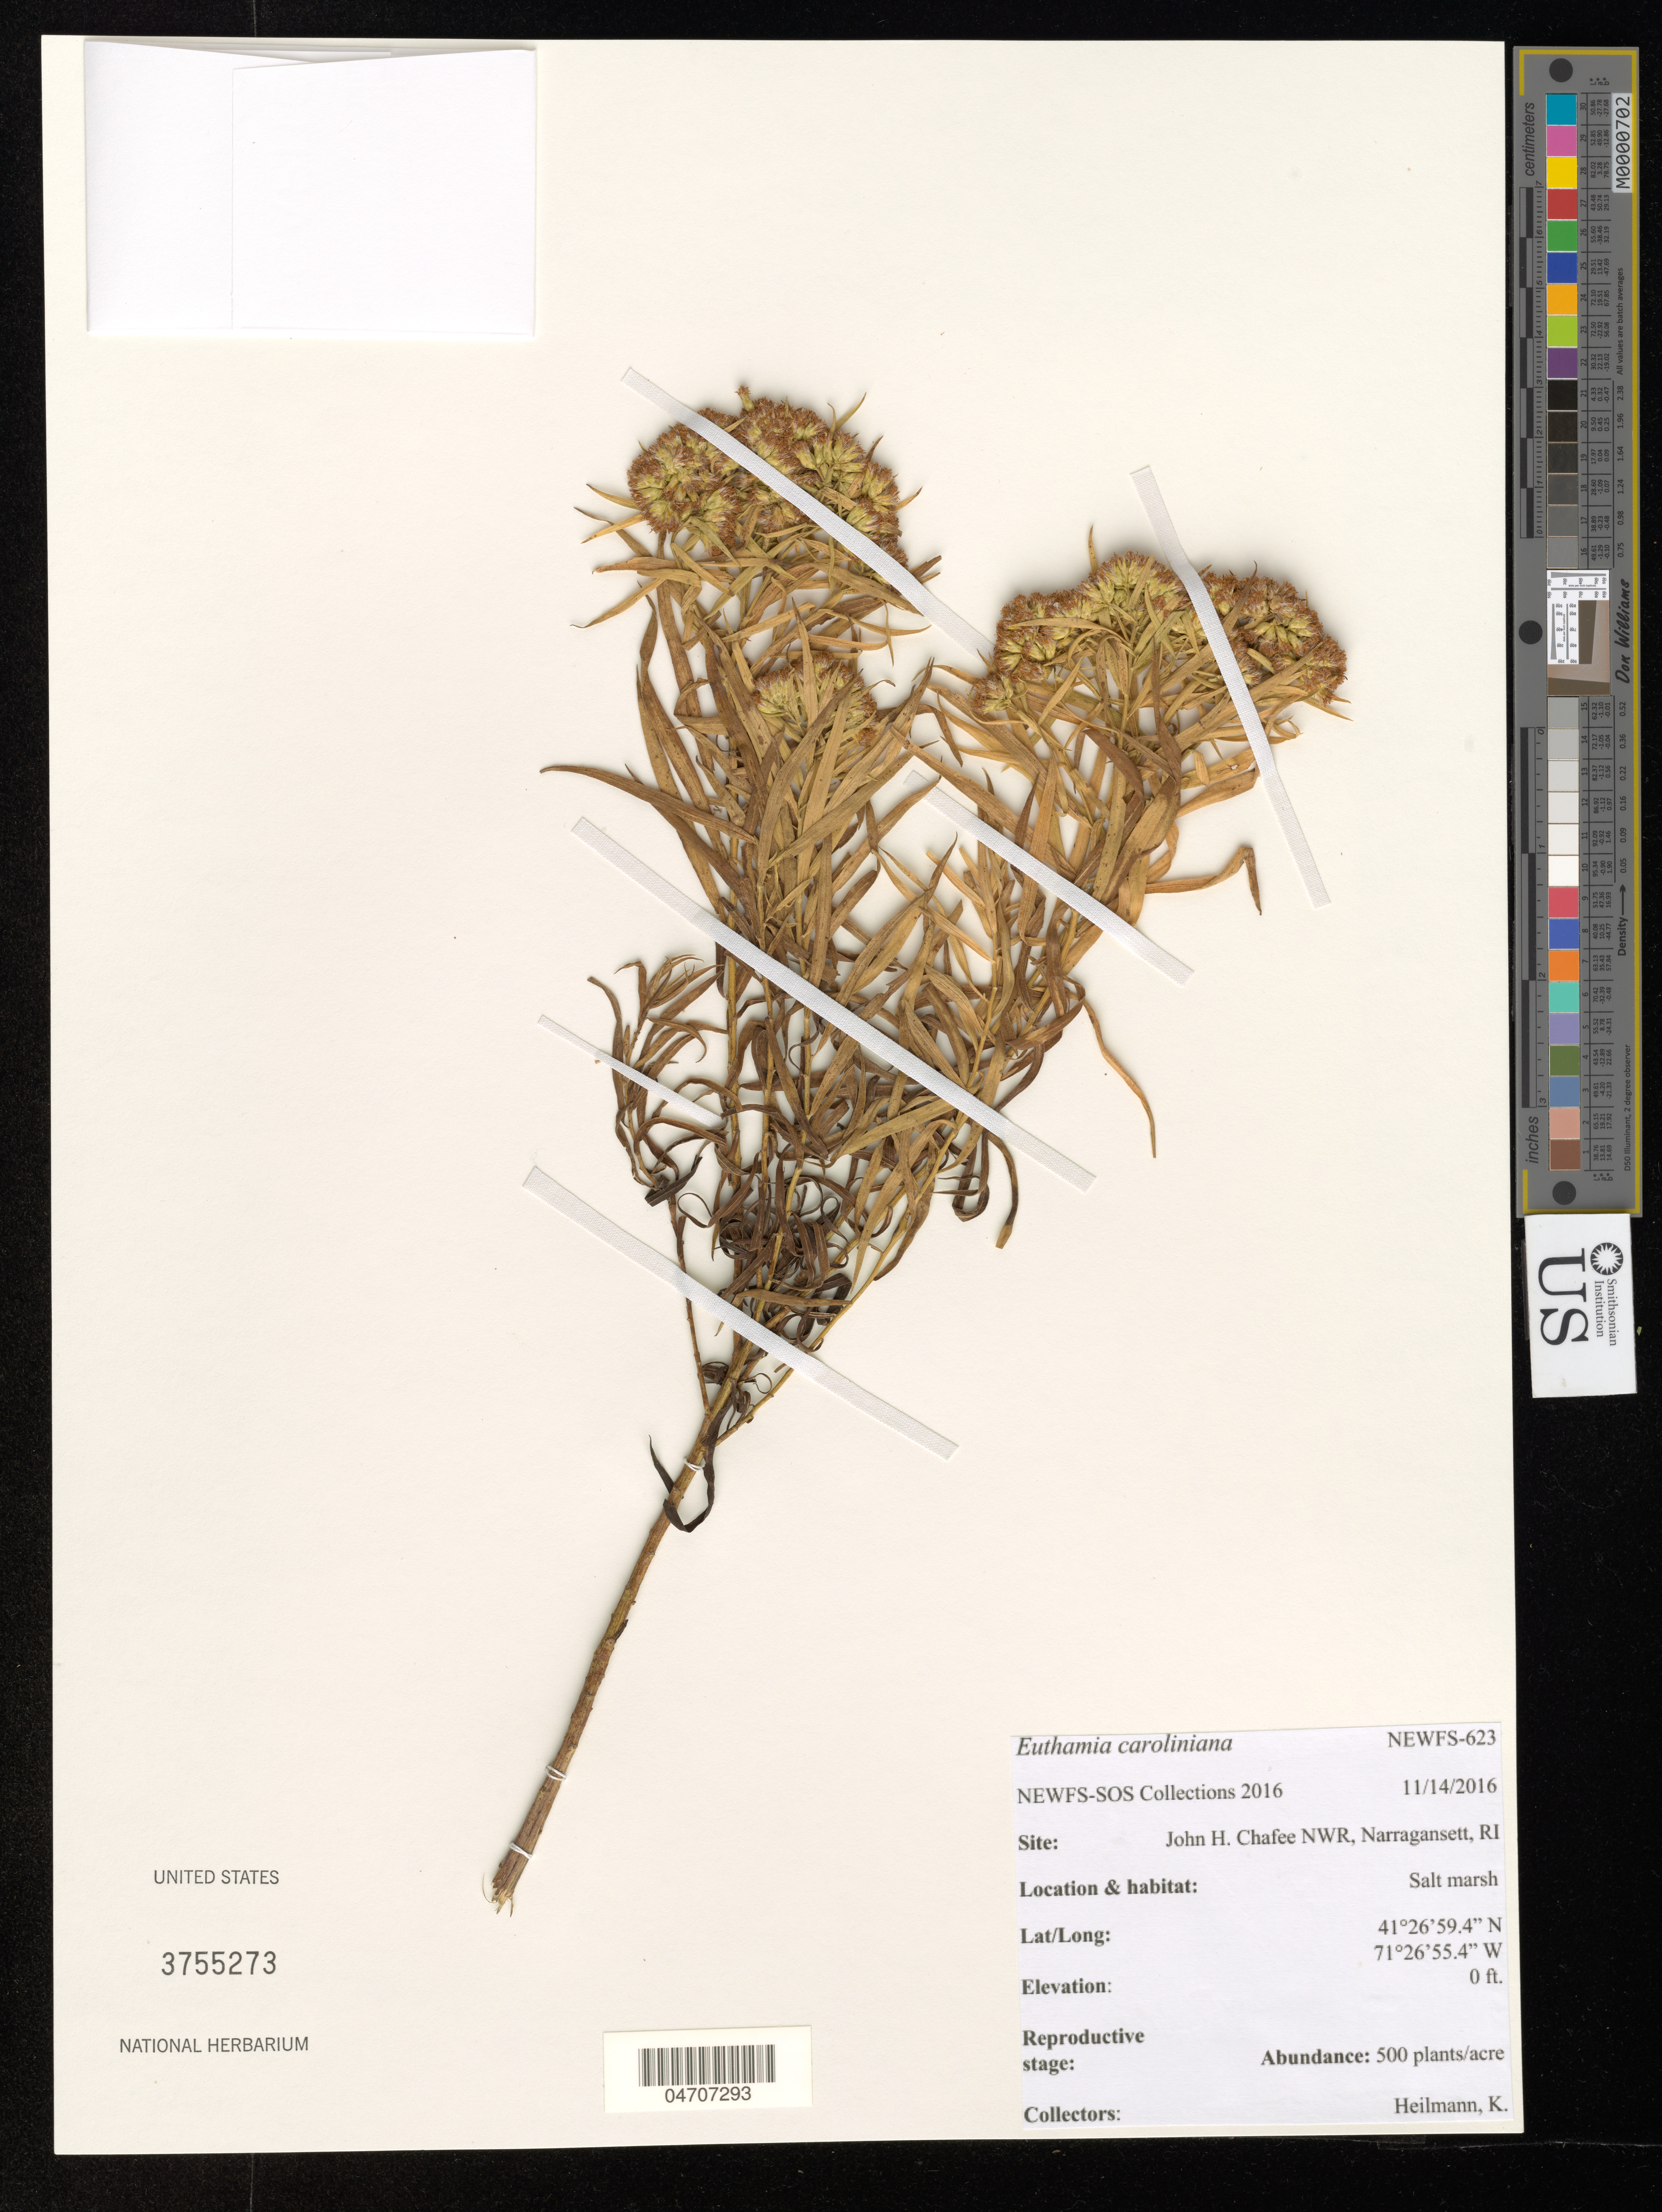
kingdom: Plantae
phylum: Tracheophyta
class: Magnoliopsida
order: Asterales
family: Asteraceae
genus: Euthamia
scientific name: Euthamia caroliniana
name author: (L.) Greene ex Porter & Britton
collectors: K. Heilmann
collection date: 2016-11-14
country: United States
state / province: Rhode Island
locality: Site: John H. Chafee NWR, Narragansett, RI.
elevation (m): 0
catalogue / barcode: US 3755273